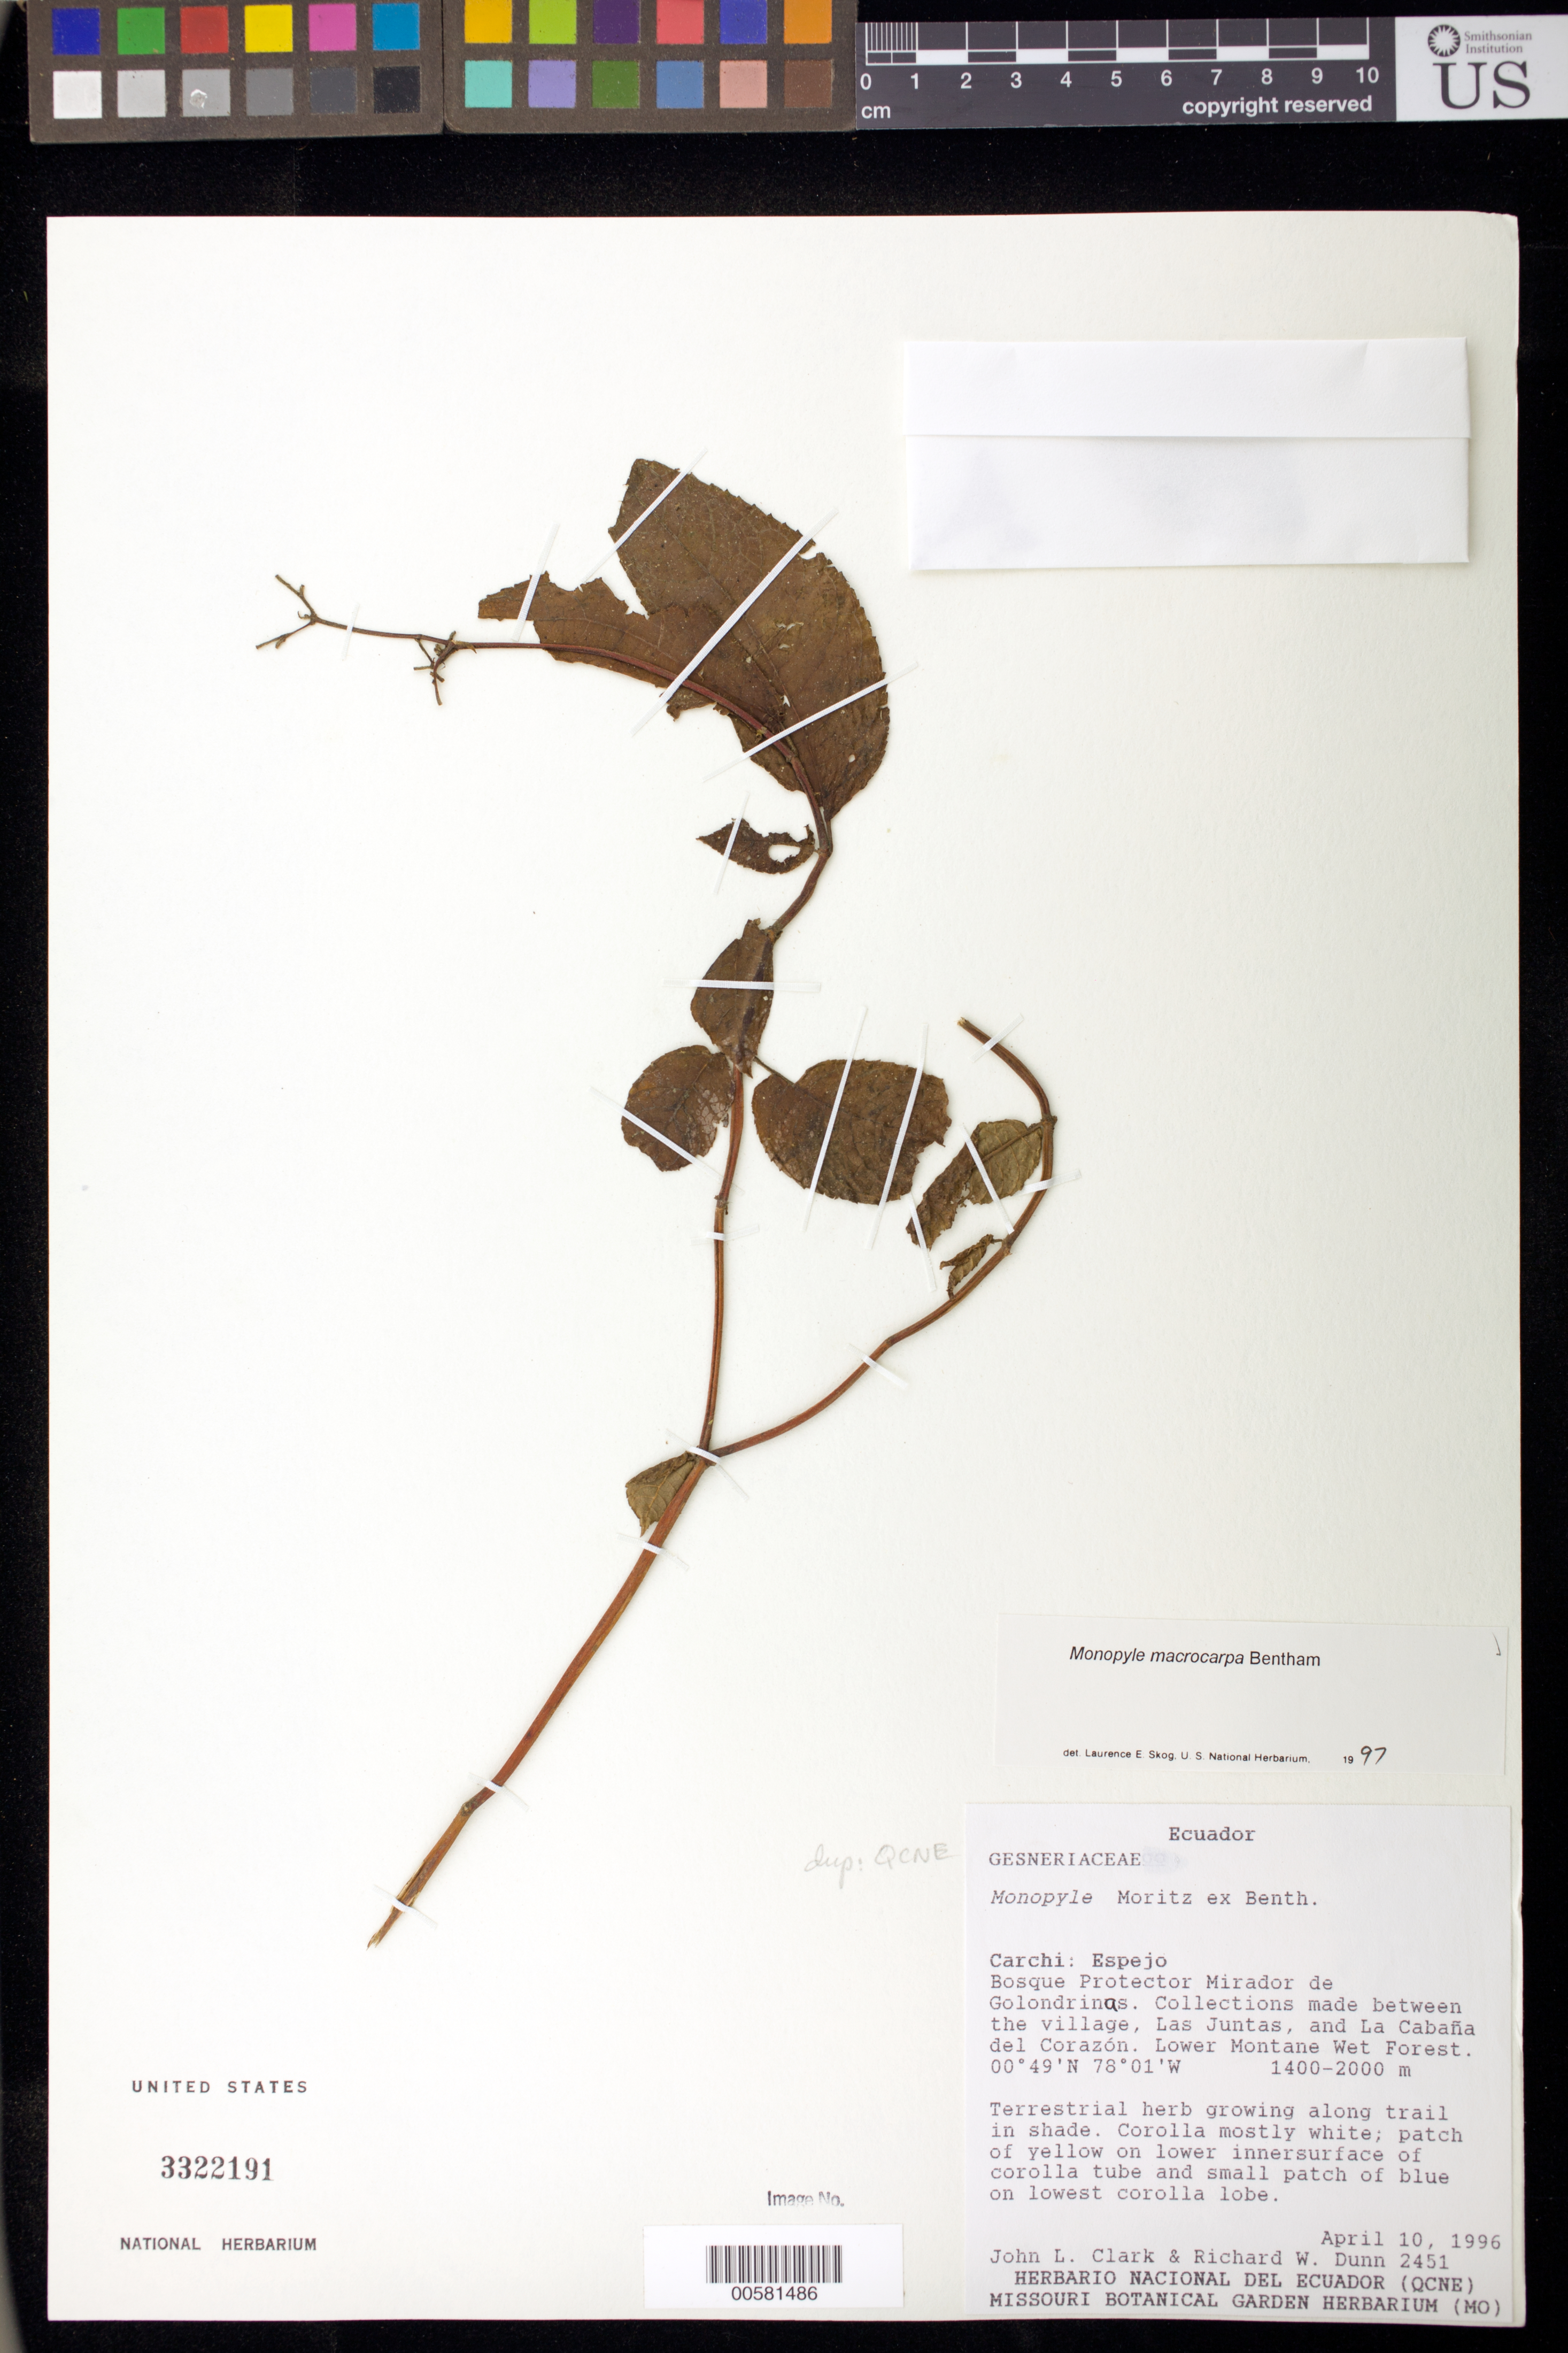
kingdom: Plantae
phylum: Tracheophyta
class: Magnoliopsida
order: Lamiales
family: Gesneriaceae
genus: Monopyle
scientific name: Monopyle macrocarpa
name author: Benth.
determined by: Skog, Laurence E.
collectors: J. L. Clark & R. Dunn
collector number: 2451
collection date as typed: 10 Apr 1996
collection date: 1996-04-10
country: Ecuador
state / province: Carchi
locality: Espejo; Bosque Protector Mirador de Golondrinas; between the village, Las Juntas, and La Cabaña del Corazón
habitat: Lower montane wet forest; growing along trail in shade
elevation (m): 1400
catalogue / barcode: US 3322191